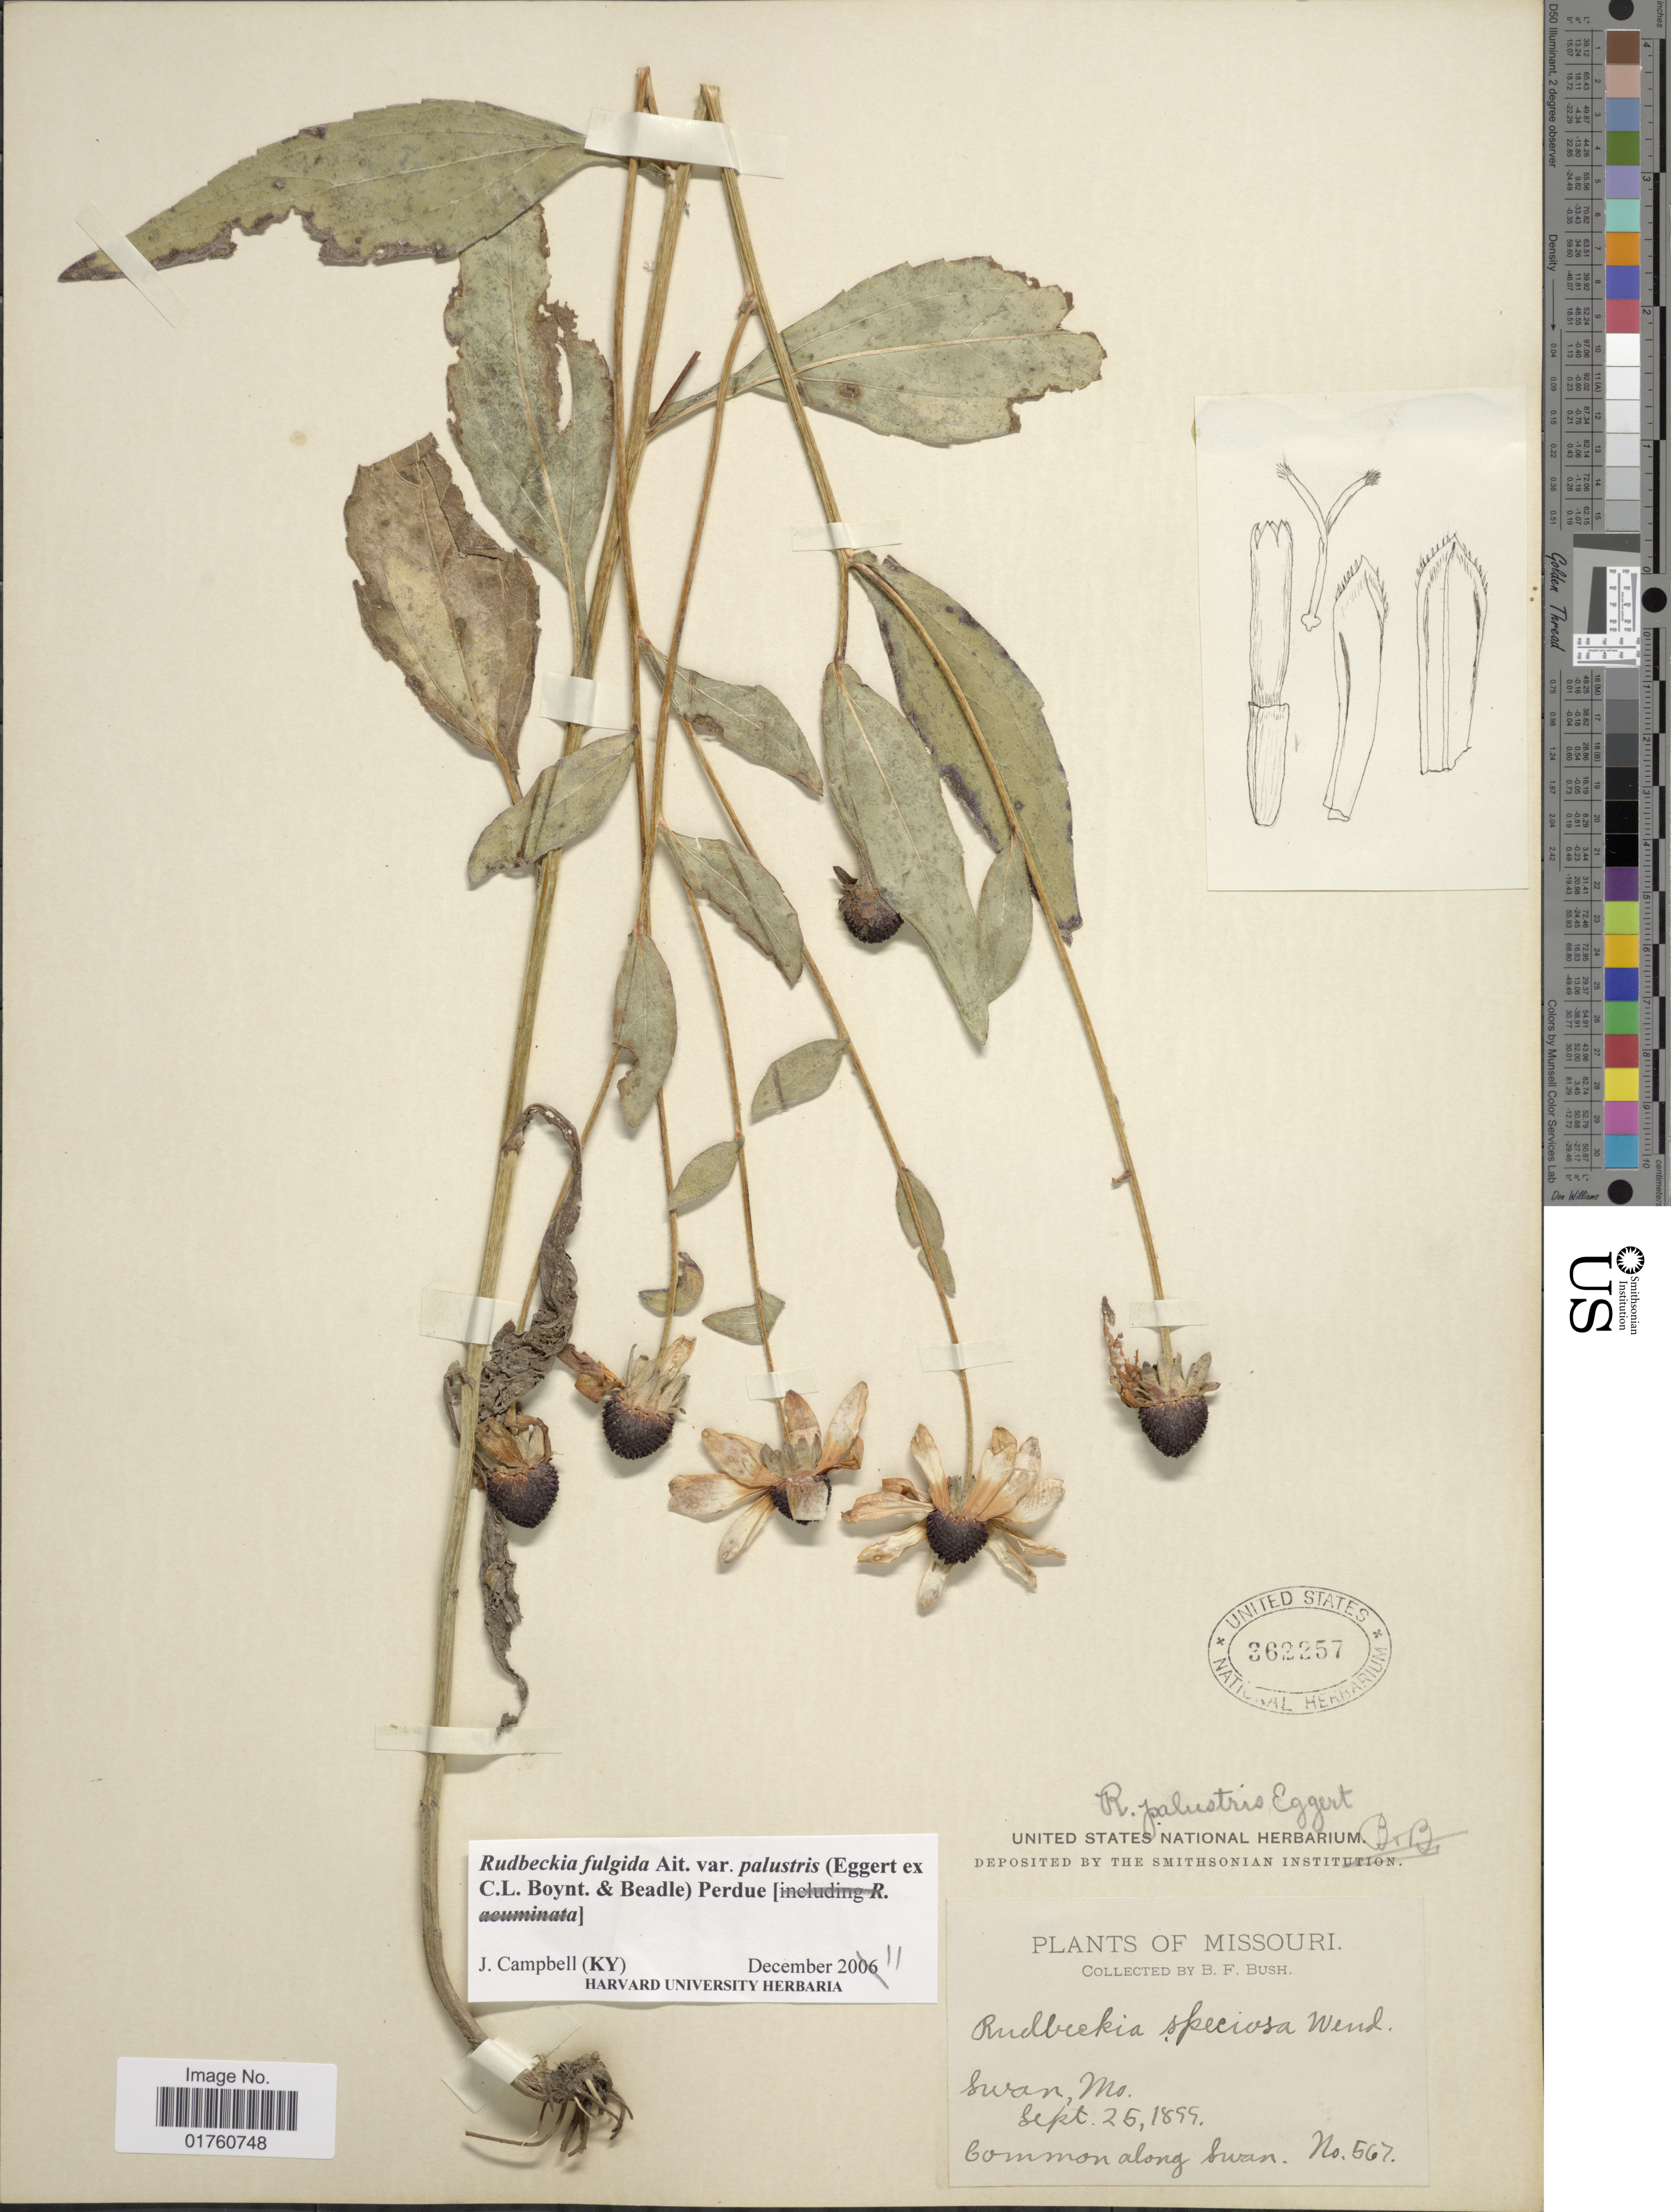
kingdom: Plantae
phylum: Tracheophyta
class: Magnoliopsida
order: Asterales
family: Asteraceae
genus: Rudbeckia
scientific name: Rudbeckia fulgida var. palustris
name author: (Eggert ex C.L. Boynton & Beadle) Perdue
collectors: B. F. Bush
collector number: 567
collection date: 1899-09-25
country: United States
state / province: Missouri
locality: Swan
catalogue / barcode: US 362257